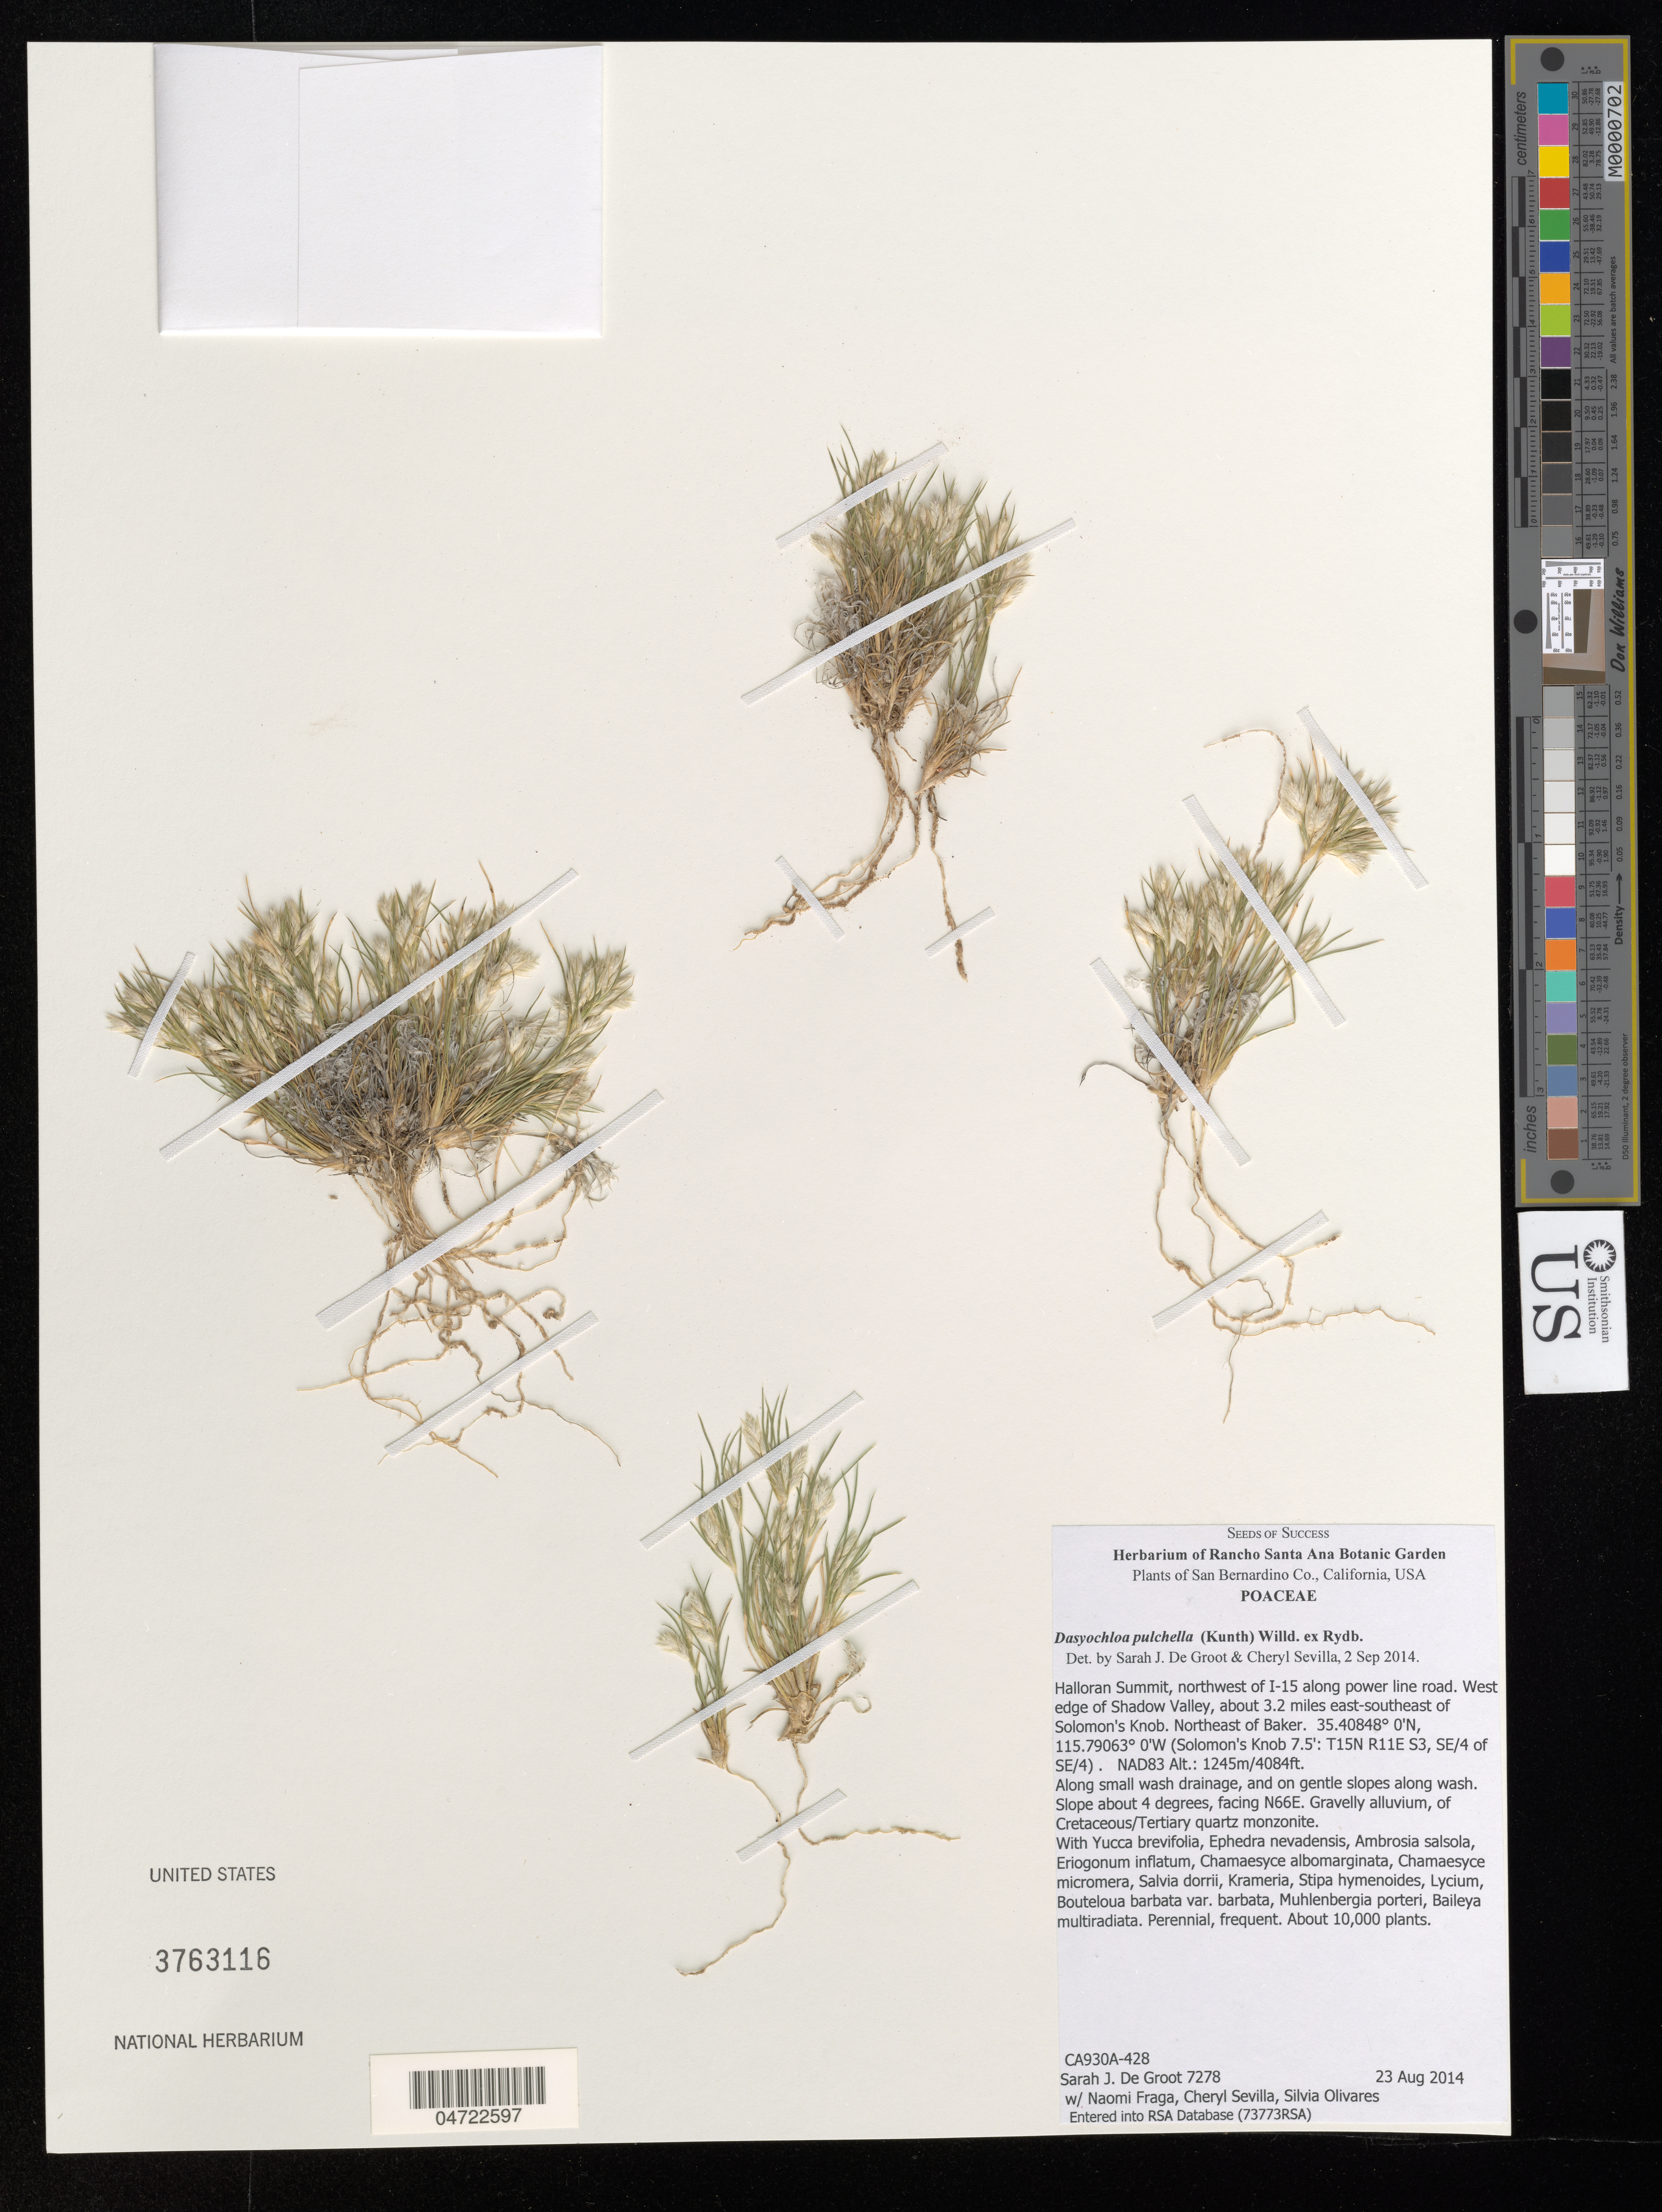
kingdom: Plantae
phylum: Tracheophyta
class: Liliopsida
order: Poales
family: Poaceae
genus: Dasyochloa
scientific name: Dasyochloa pulchella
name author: (Kunth) Willd. ex Rydb.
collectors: S. De Groot, N. Fraga, C. Sevilla & S. Olivares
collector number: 7278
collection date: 2014-08-23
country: United States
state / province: California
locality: Halloran Summit, northwest of I-15 along power line road. West edge of Shadow Valley, about 3.2 miles east-southeast of Solomon's Knob. Northeast of Baker. (Solomon's Knob 7.5': T15N R11E S3, SE/4 of SE/4).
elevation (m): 1245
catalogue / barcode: US 3763116